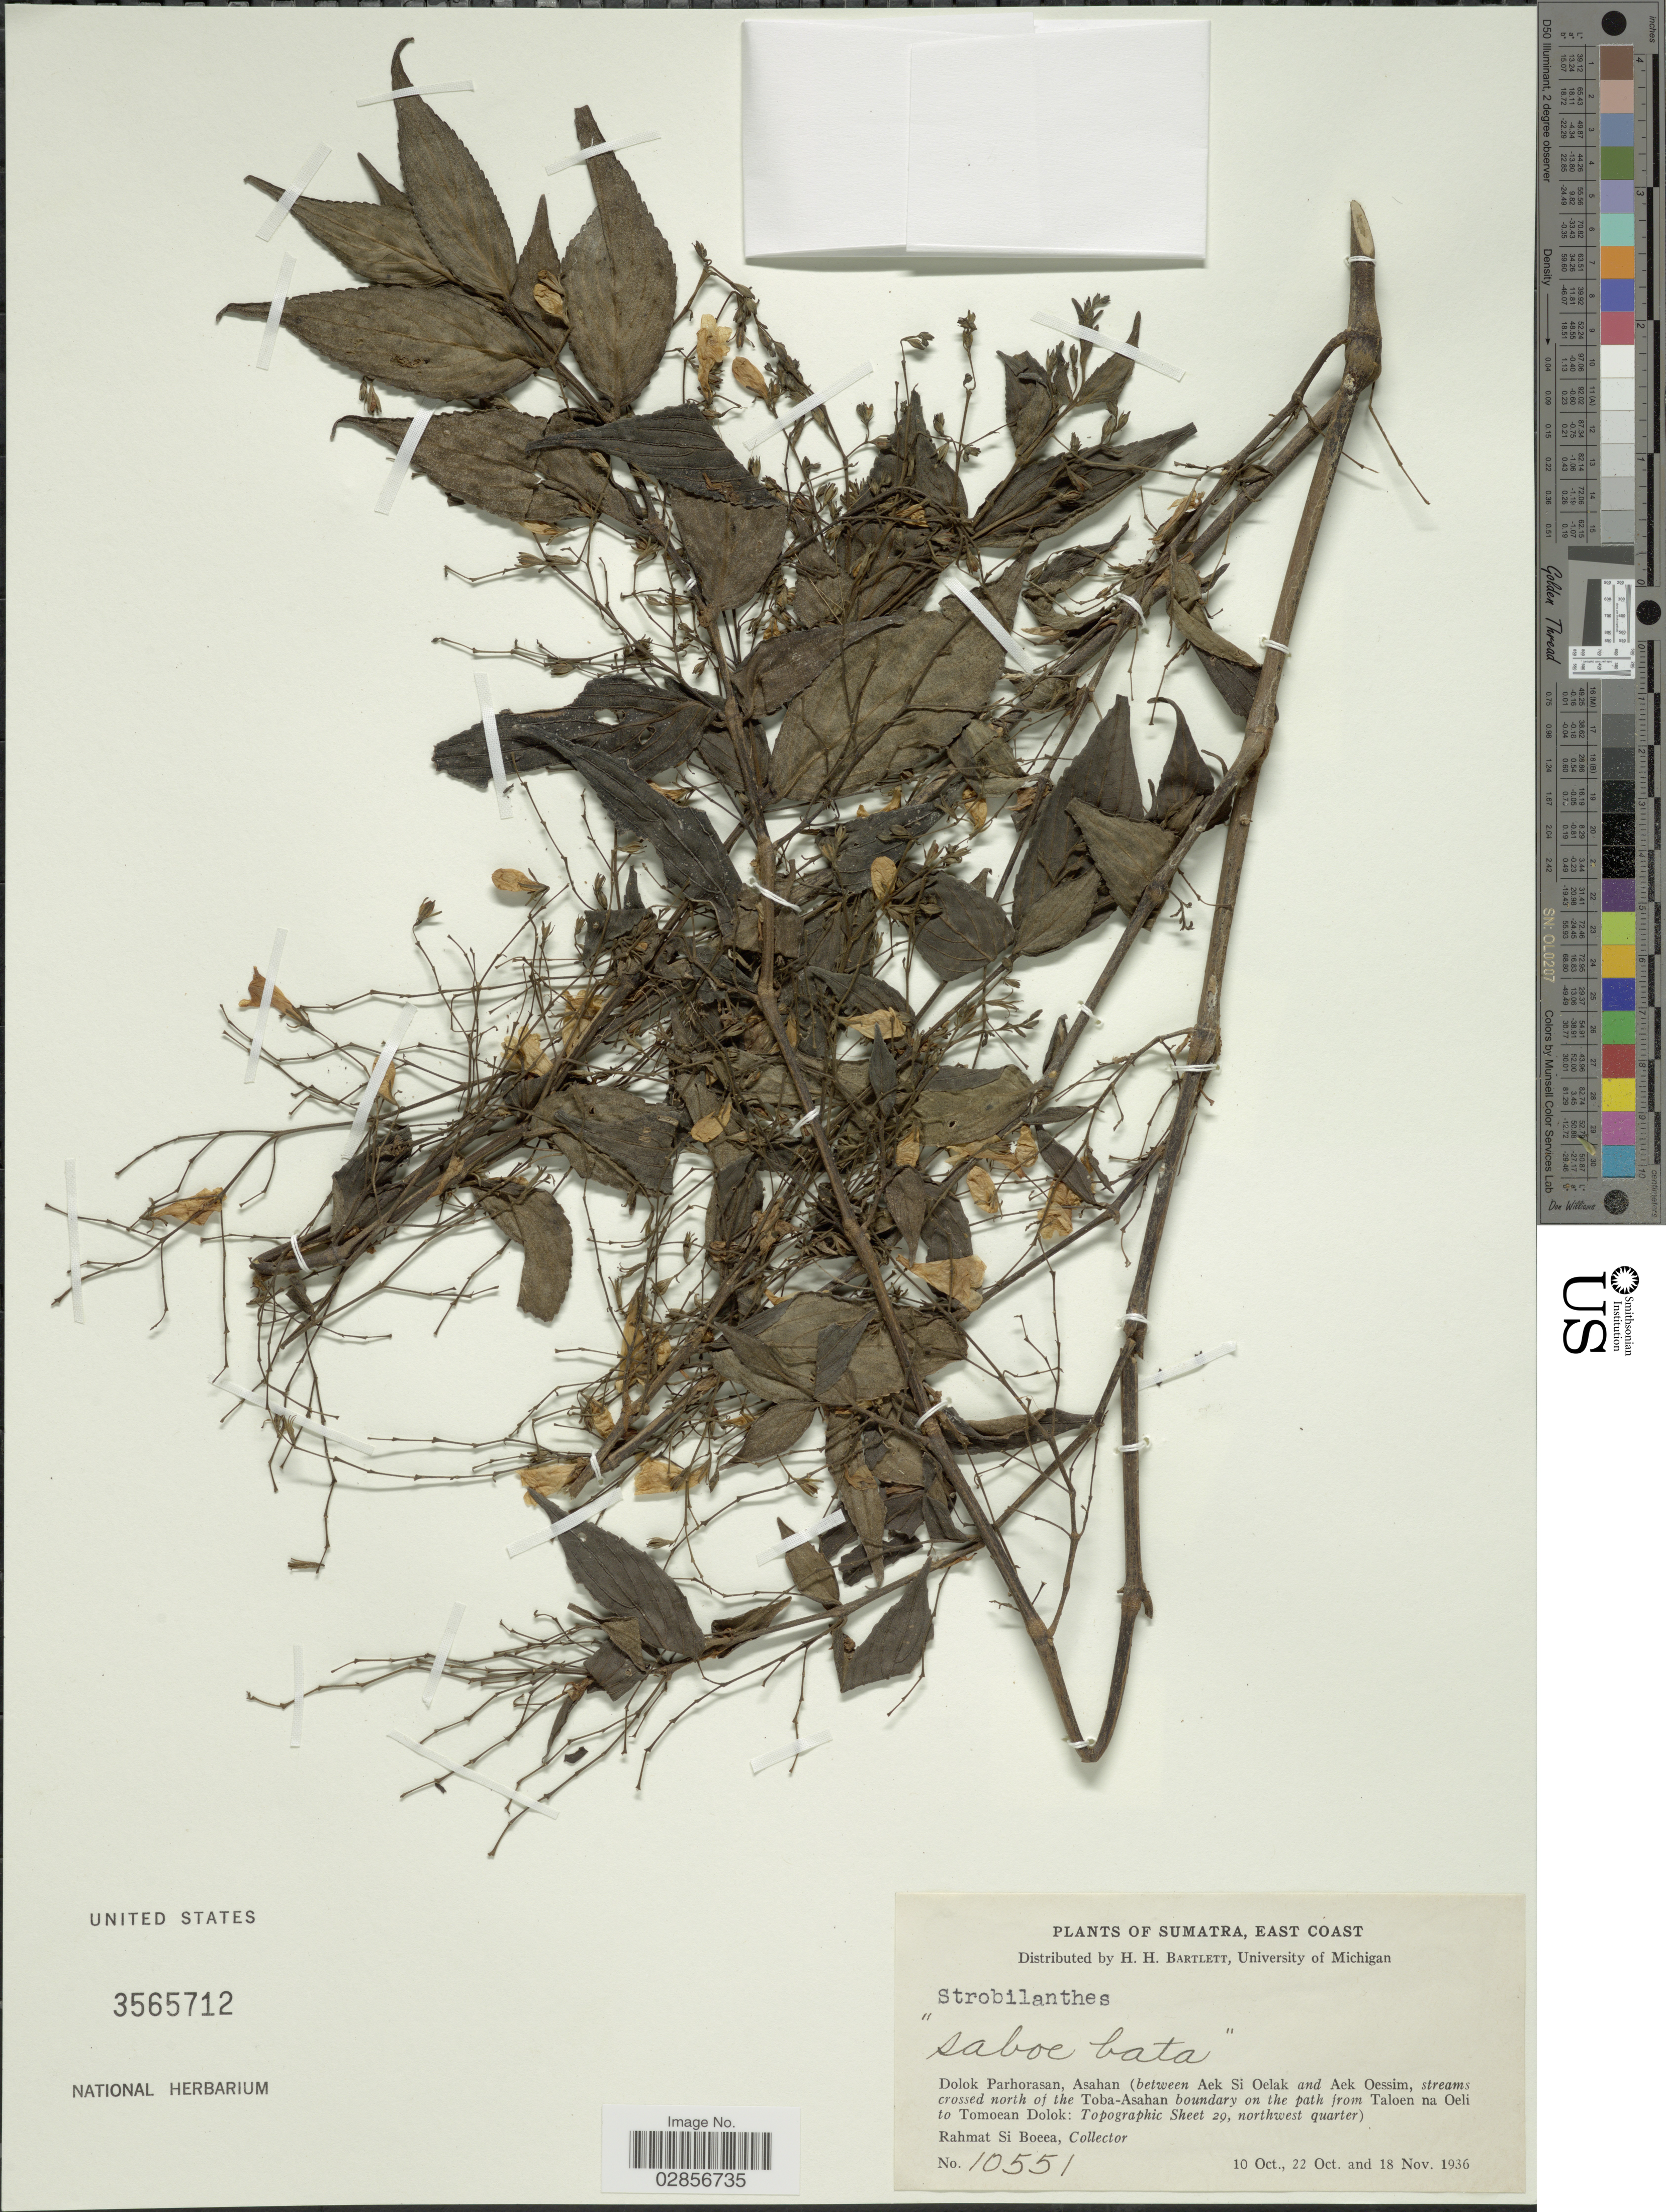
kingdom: Plantae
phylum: Tracheophyta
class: Magnoliopsida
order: Lamiales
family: Acanthaceae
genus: Strobilanthes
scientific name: Strobilanthes sp.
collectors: Rahmat Si Boeea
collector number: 10551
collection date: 1936-10-10/1936-11-18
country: Indonesia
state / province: Sumatra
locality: East Coast. Dolok Parhorasan, Asahan (between Aek Si Oelek and Aek Oessim, streams crossed north of the Toba-Asahan boundary on the path from Taloen na Oeli to Tomoean Dolok: Topographic Sheet 29, northwest quarter).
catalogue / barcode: US 3565712